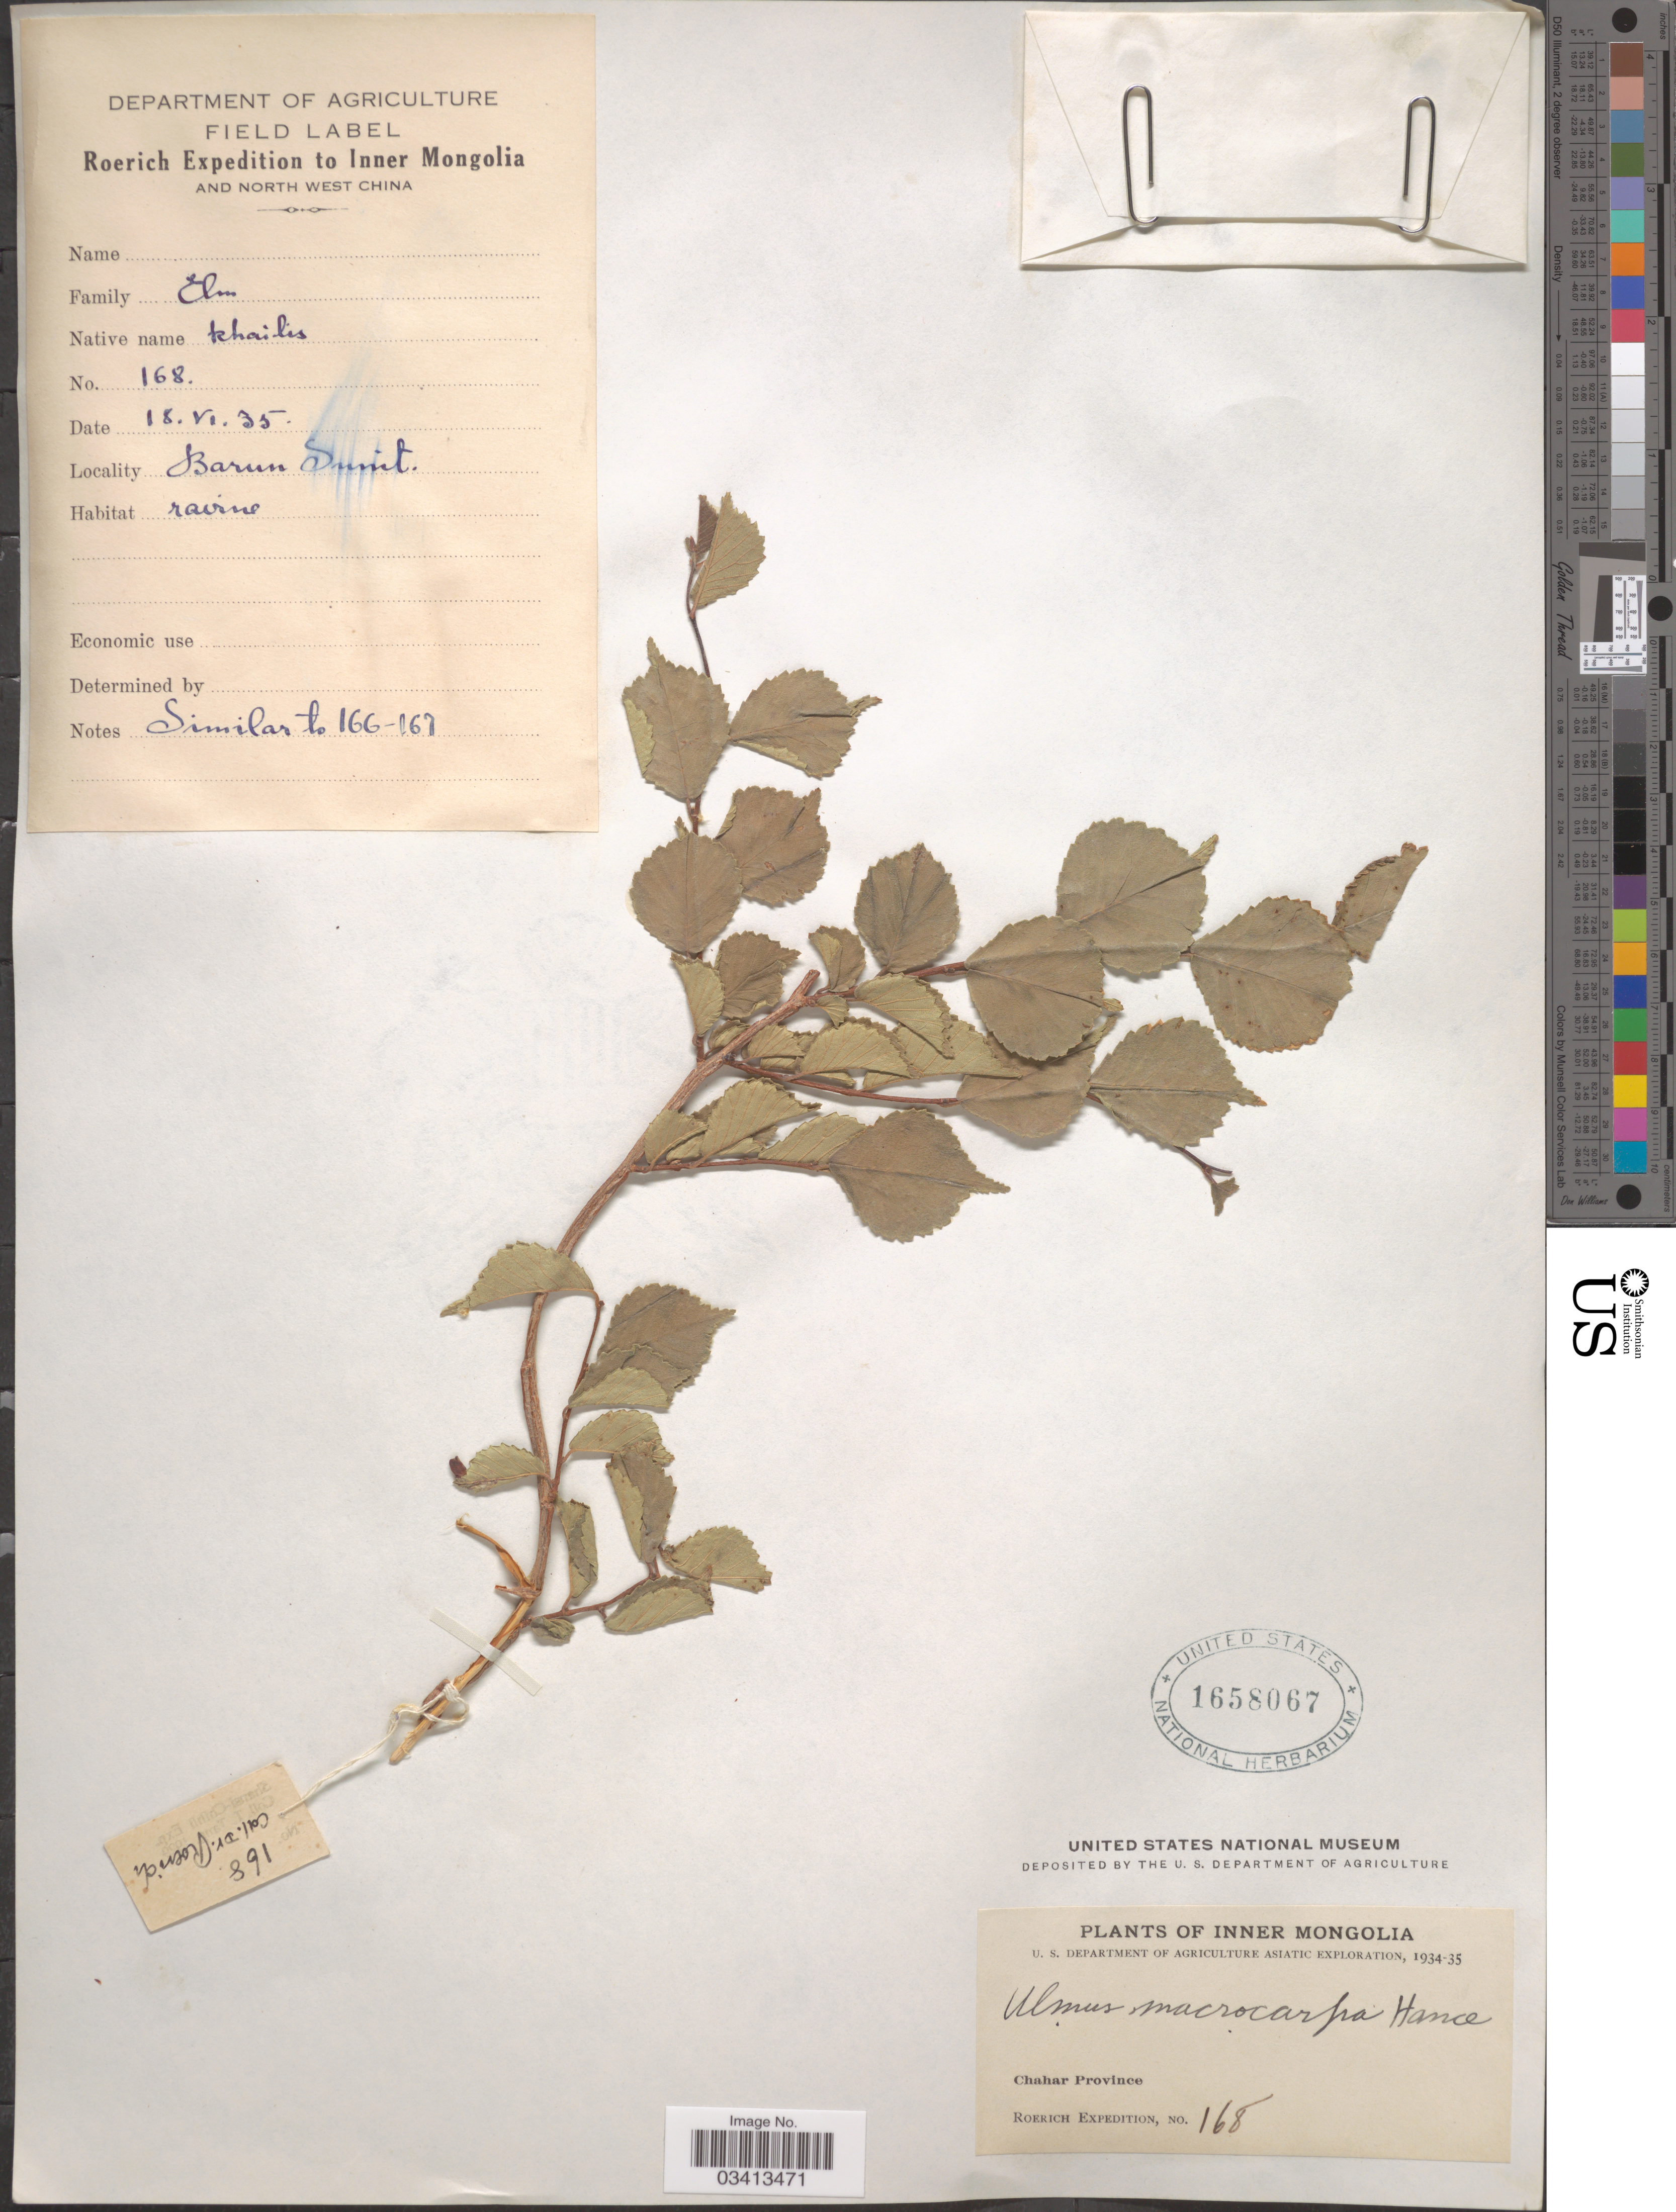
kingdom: Plantae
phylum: Tracheophyta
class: Magnoliopsida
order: Rosales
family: Ulmaceae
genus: Ulmus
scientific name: Ulmus macrocarpa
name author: Hance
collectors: Roerich Expedition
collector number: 168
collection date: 1935-06-18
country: China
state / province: Nei Monggol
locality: Chahar Province. Barun Sunit. Inner Mongolia and North West China.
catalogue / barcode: US 1658067